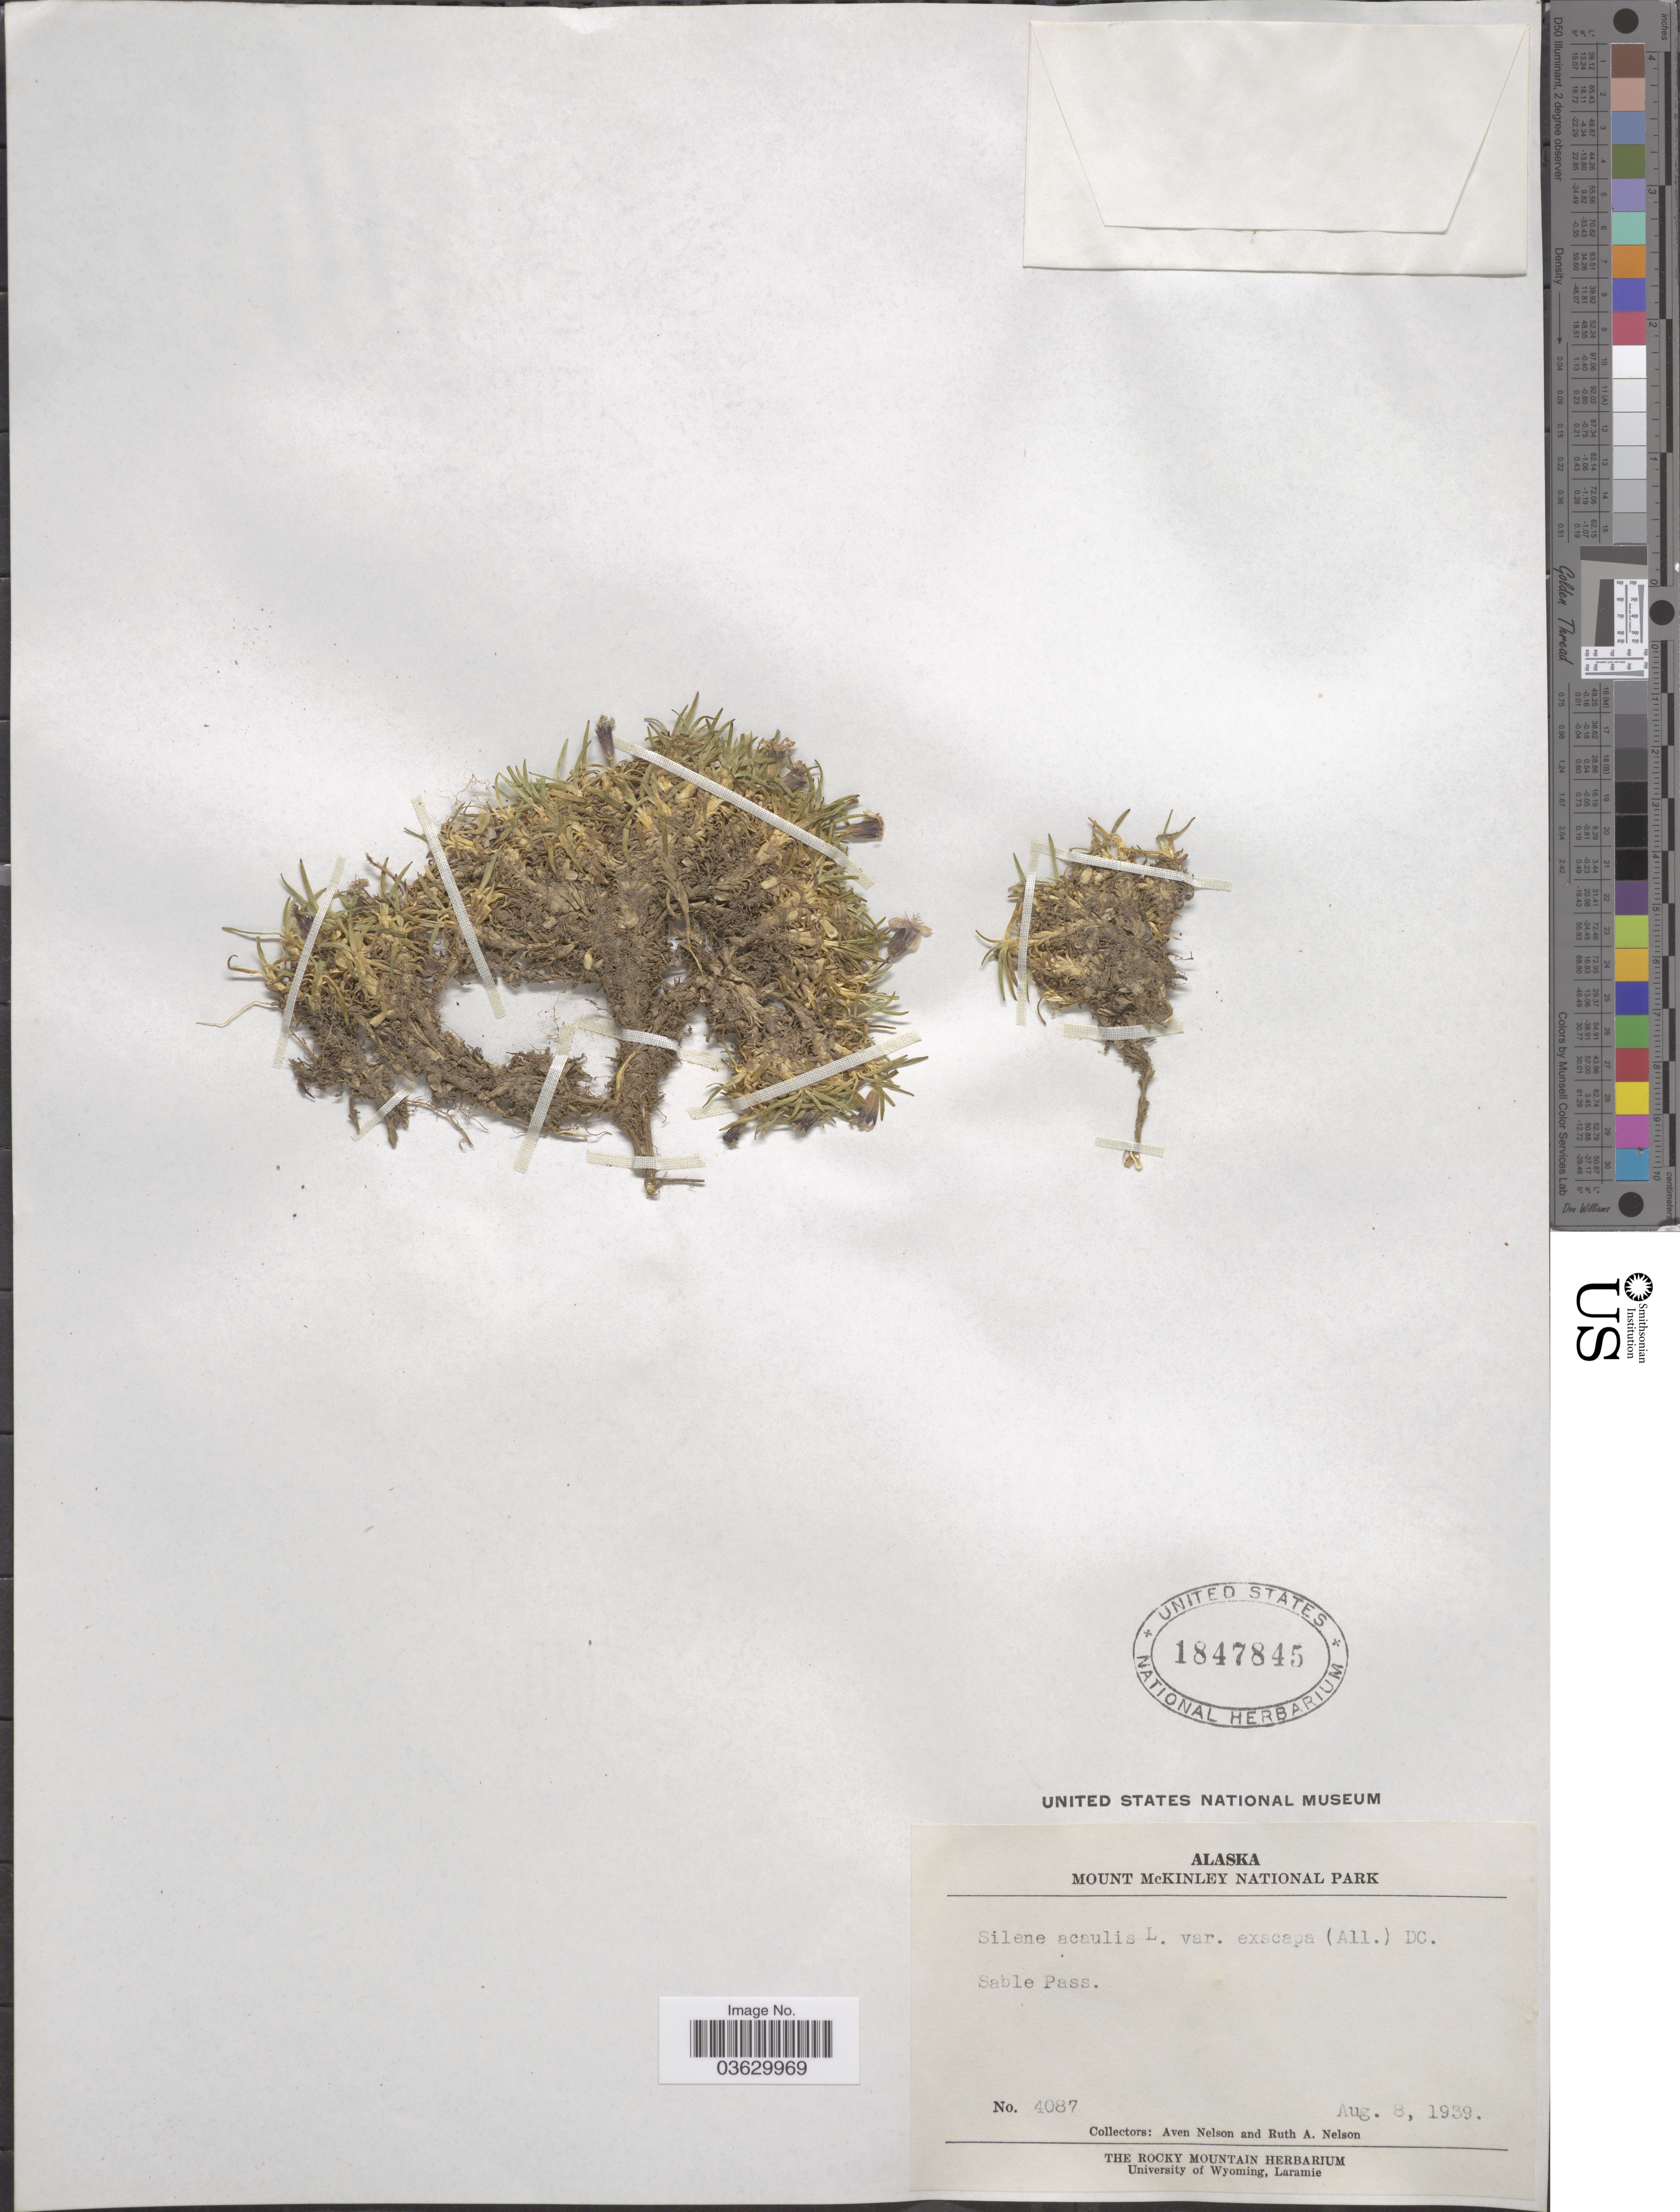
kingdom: Plantae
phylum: Tracheophyta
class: Magnoliopsida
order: Caryophyllales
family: Caryophyllaceae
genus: Silene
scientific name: Silene acaulis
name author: (L.) Jacq.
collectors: A. Nelson & R. A. Nelson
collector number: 4087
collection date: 1939-08-08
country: United States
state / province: Alaska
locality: Mount McKinley National Park. Sable Pass.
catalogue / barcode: US 1847845